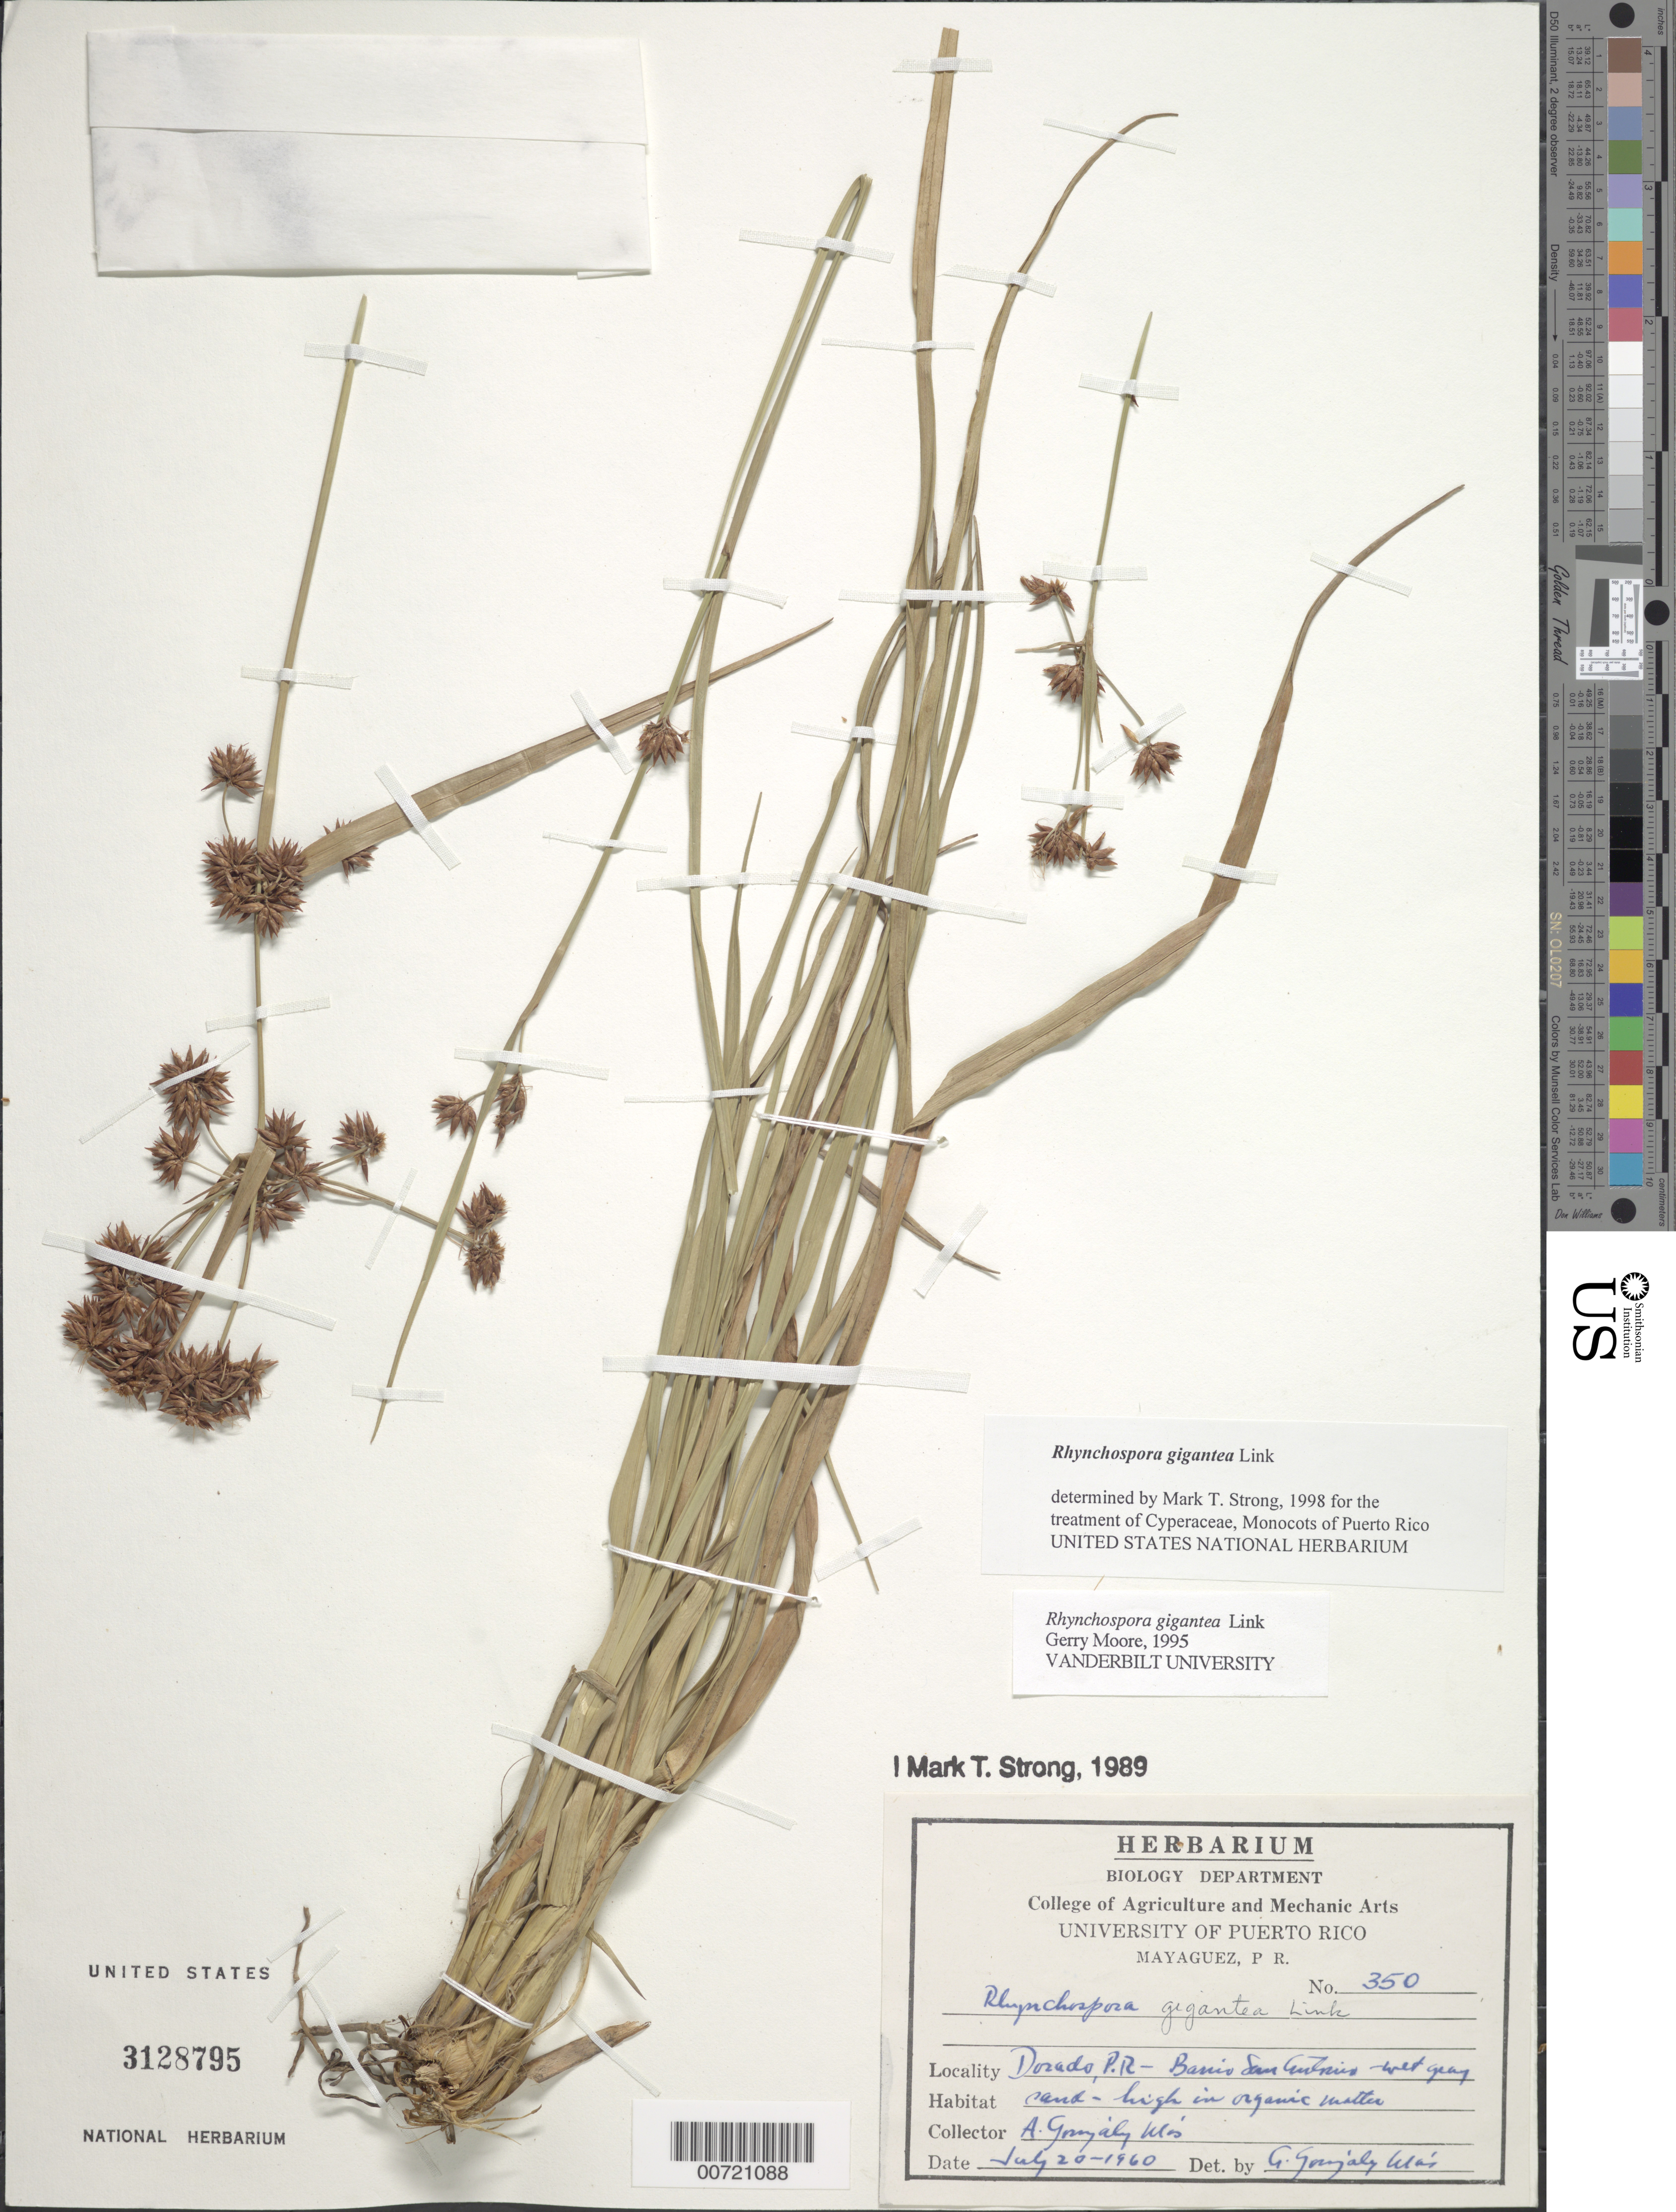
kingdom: Plantae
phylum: Tracheophyta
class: Liliopsida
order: Poales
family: Cyperaceae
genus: Rhynchospora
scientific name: Rhynchospora gigantea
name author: Link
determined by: Strong, M. T., (US), Smithsonian Institution - National Museum of Natural History (UNITED STATES)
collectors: A. González Más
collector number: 350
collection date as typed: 20 Jul 1960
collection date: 1960-07-20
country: Puerto Rico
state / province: Dorado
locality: Dorado: Barrio San Antonio.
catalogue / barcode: US 3128795